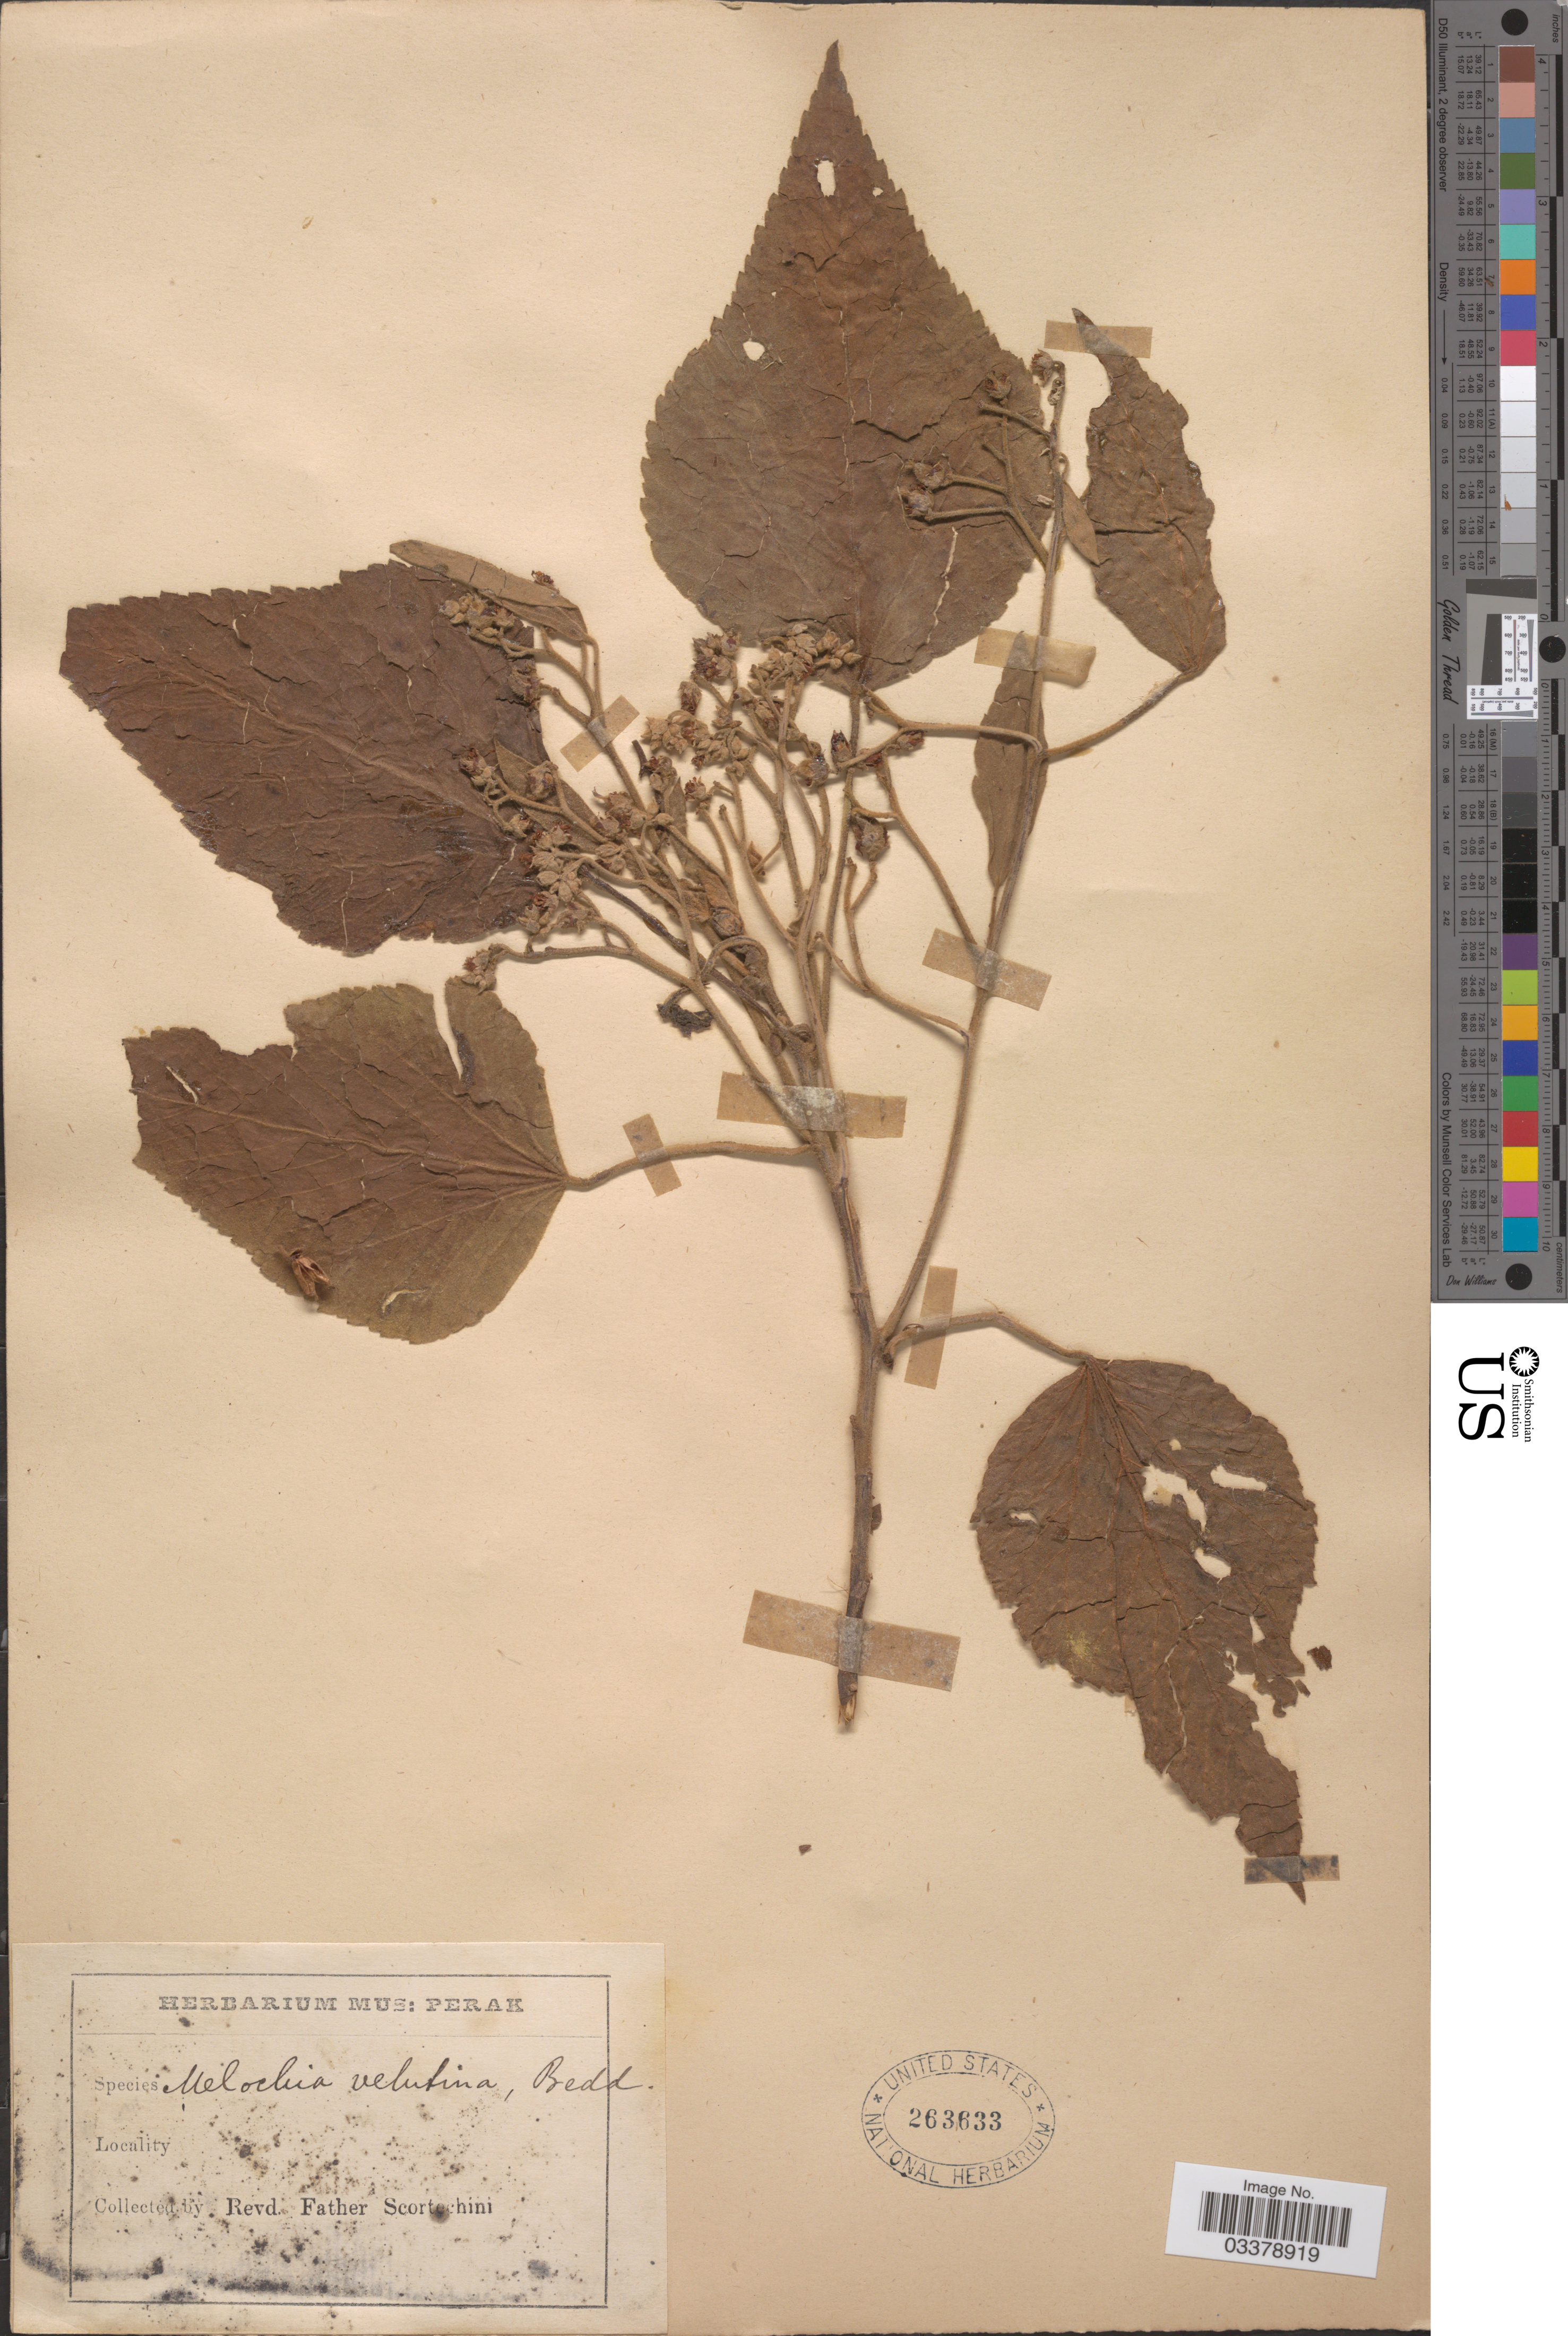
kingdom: Plantae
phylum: Tracheophyta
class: Magnoliopsida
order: Malvales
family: Malvaceae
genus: Melochia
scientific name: Melochia umbellata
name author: Stapf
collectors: Fr. Scortechini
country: Malaysia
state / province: Perak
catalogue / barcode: US 263633